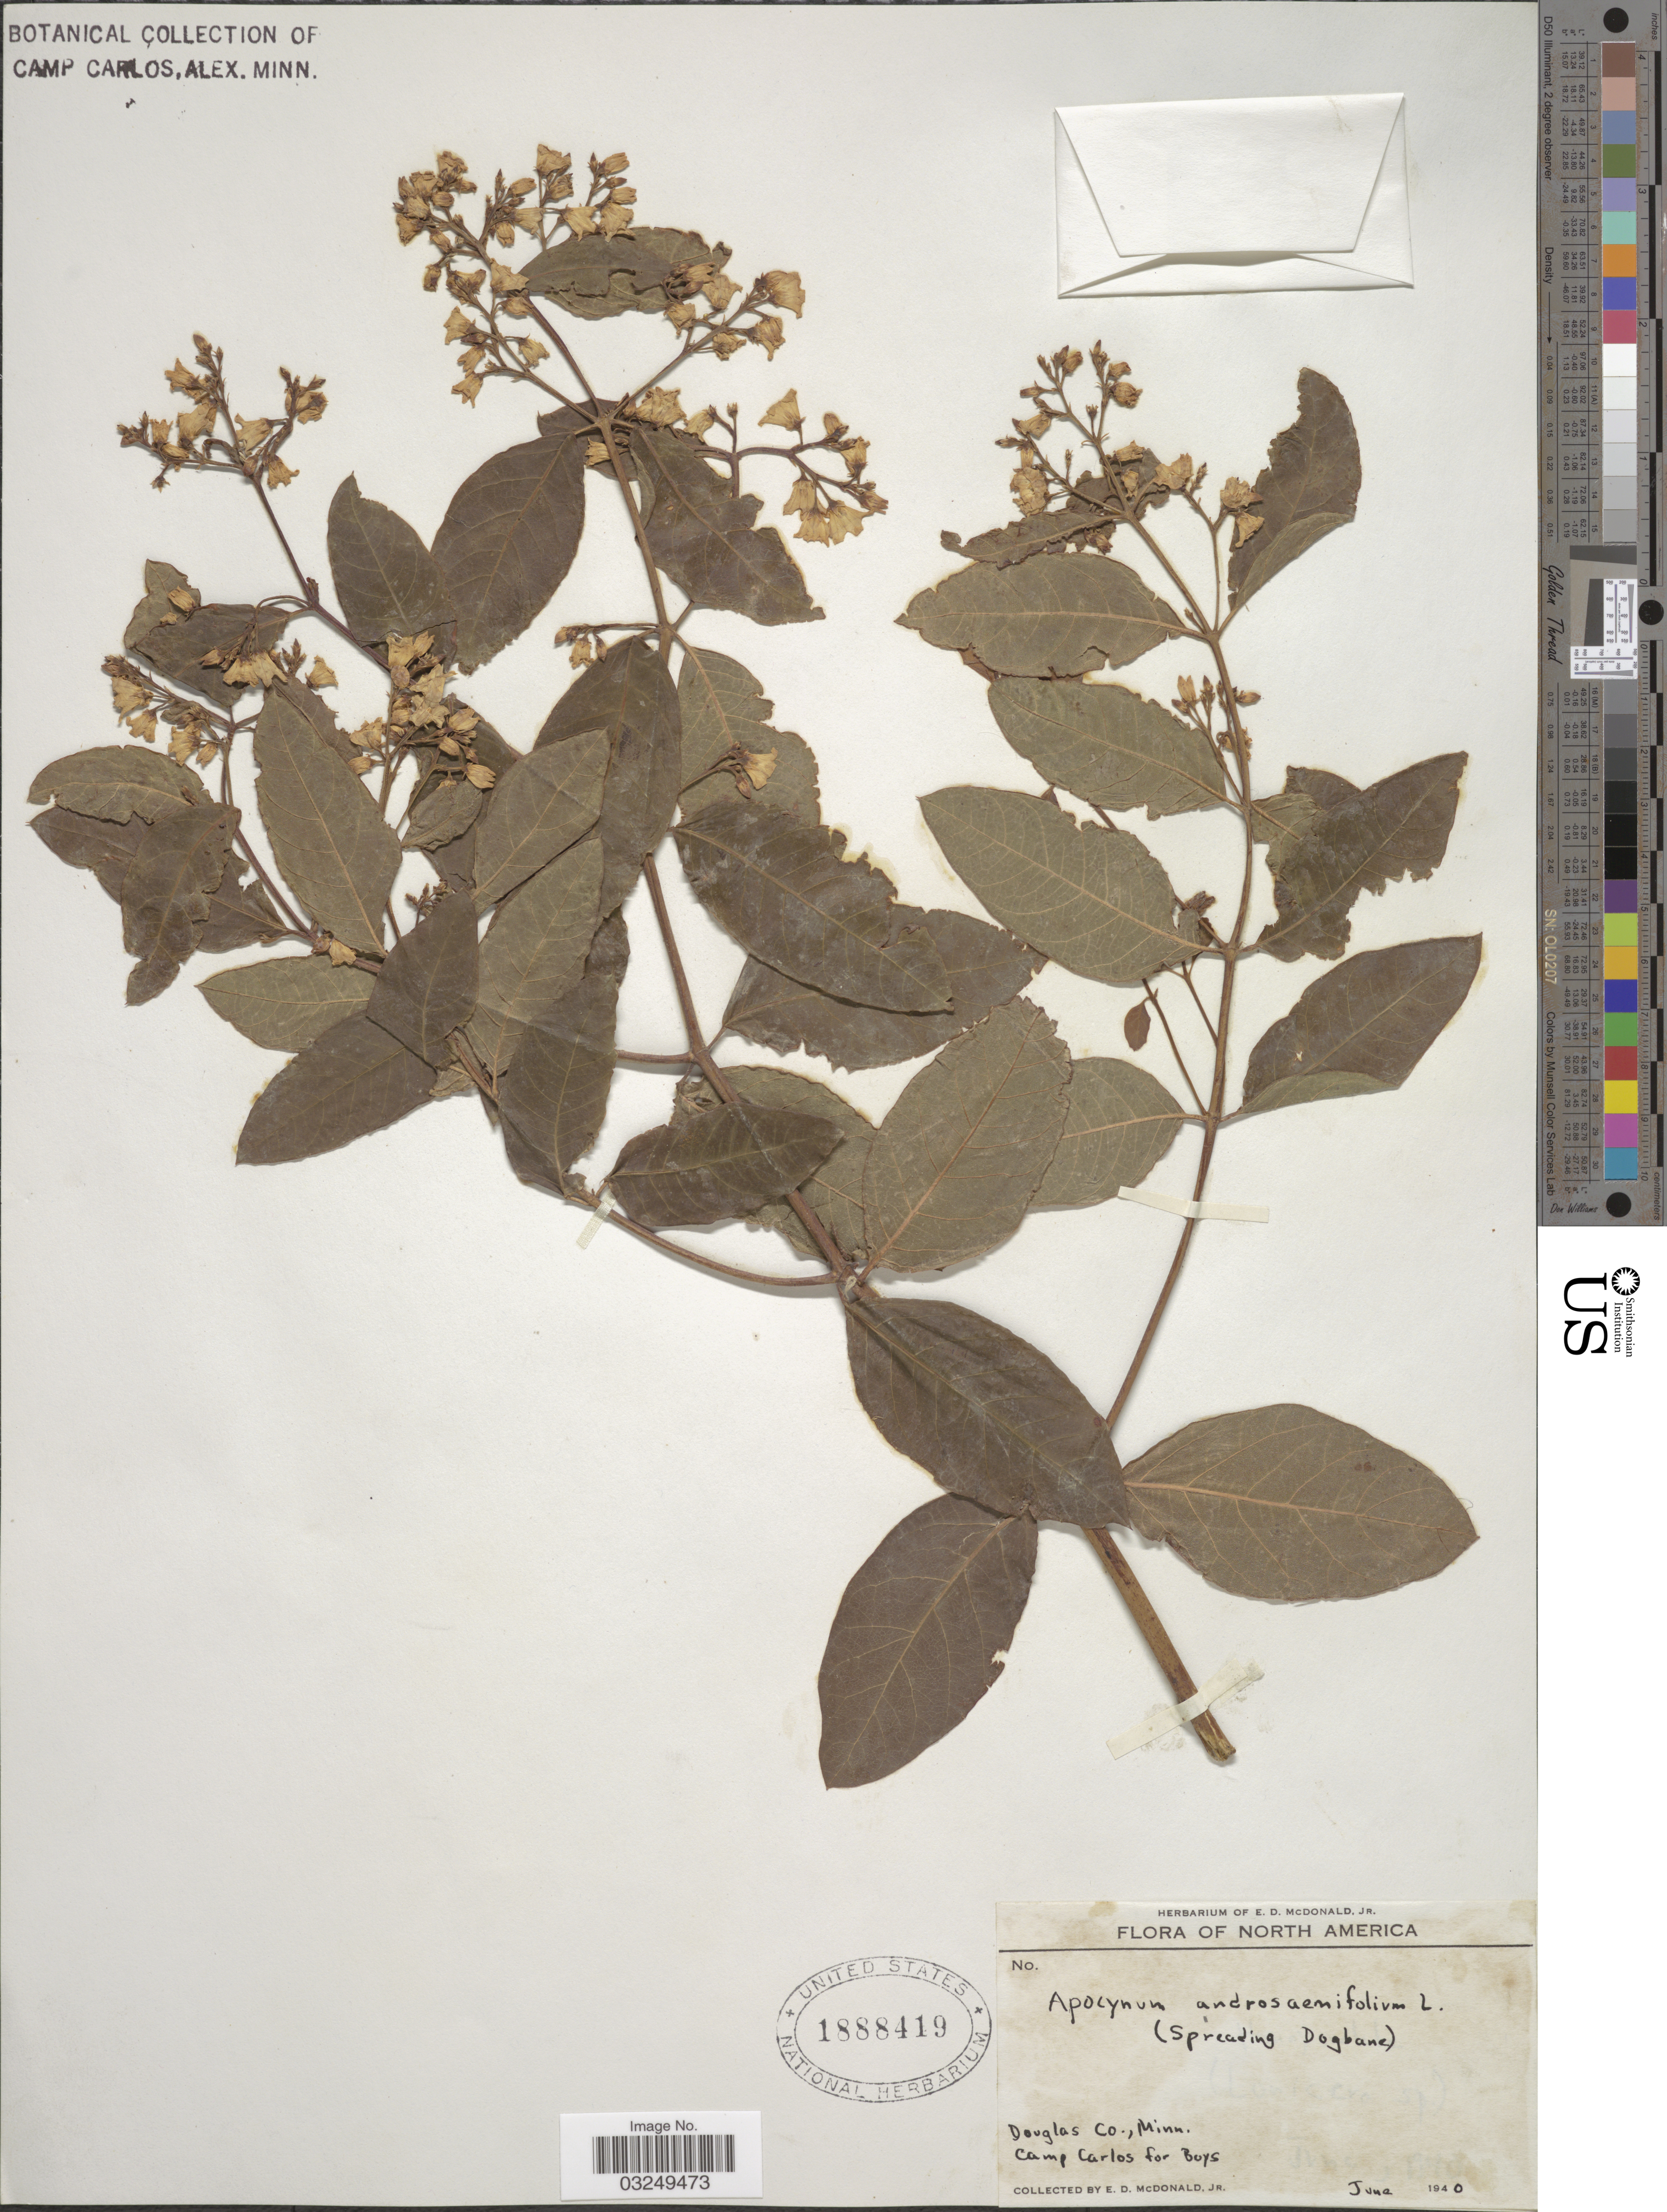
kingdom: Plantae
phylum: Tracheophyta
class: Magnoliopsida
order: Gentianales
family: Apocynaceae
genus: Apocynum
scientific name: Apocynum androsaemifolium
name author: L.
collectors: E. D. McDonald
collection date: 1940-06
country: United States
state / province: Minnesota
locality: Douglas Co., Minn. Camp Carlos for Boys.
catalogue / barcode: US 1888419